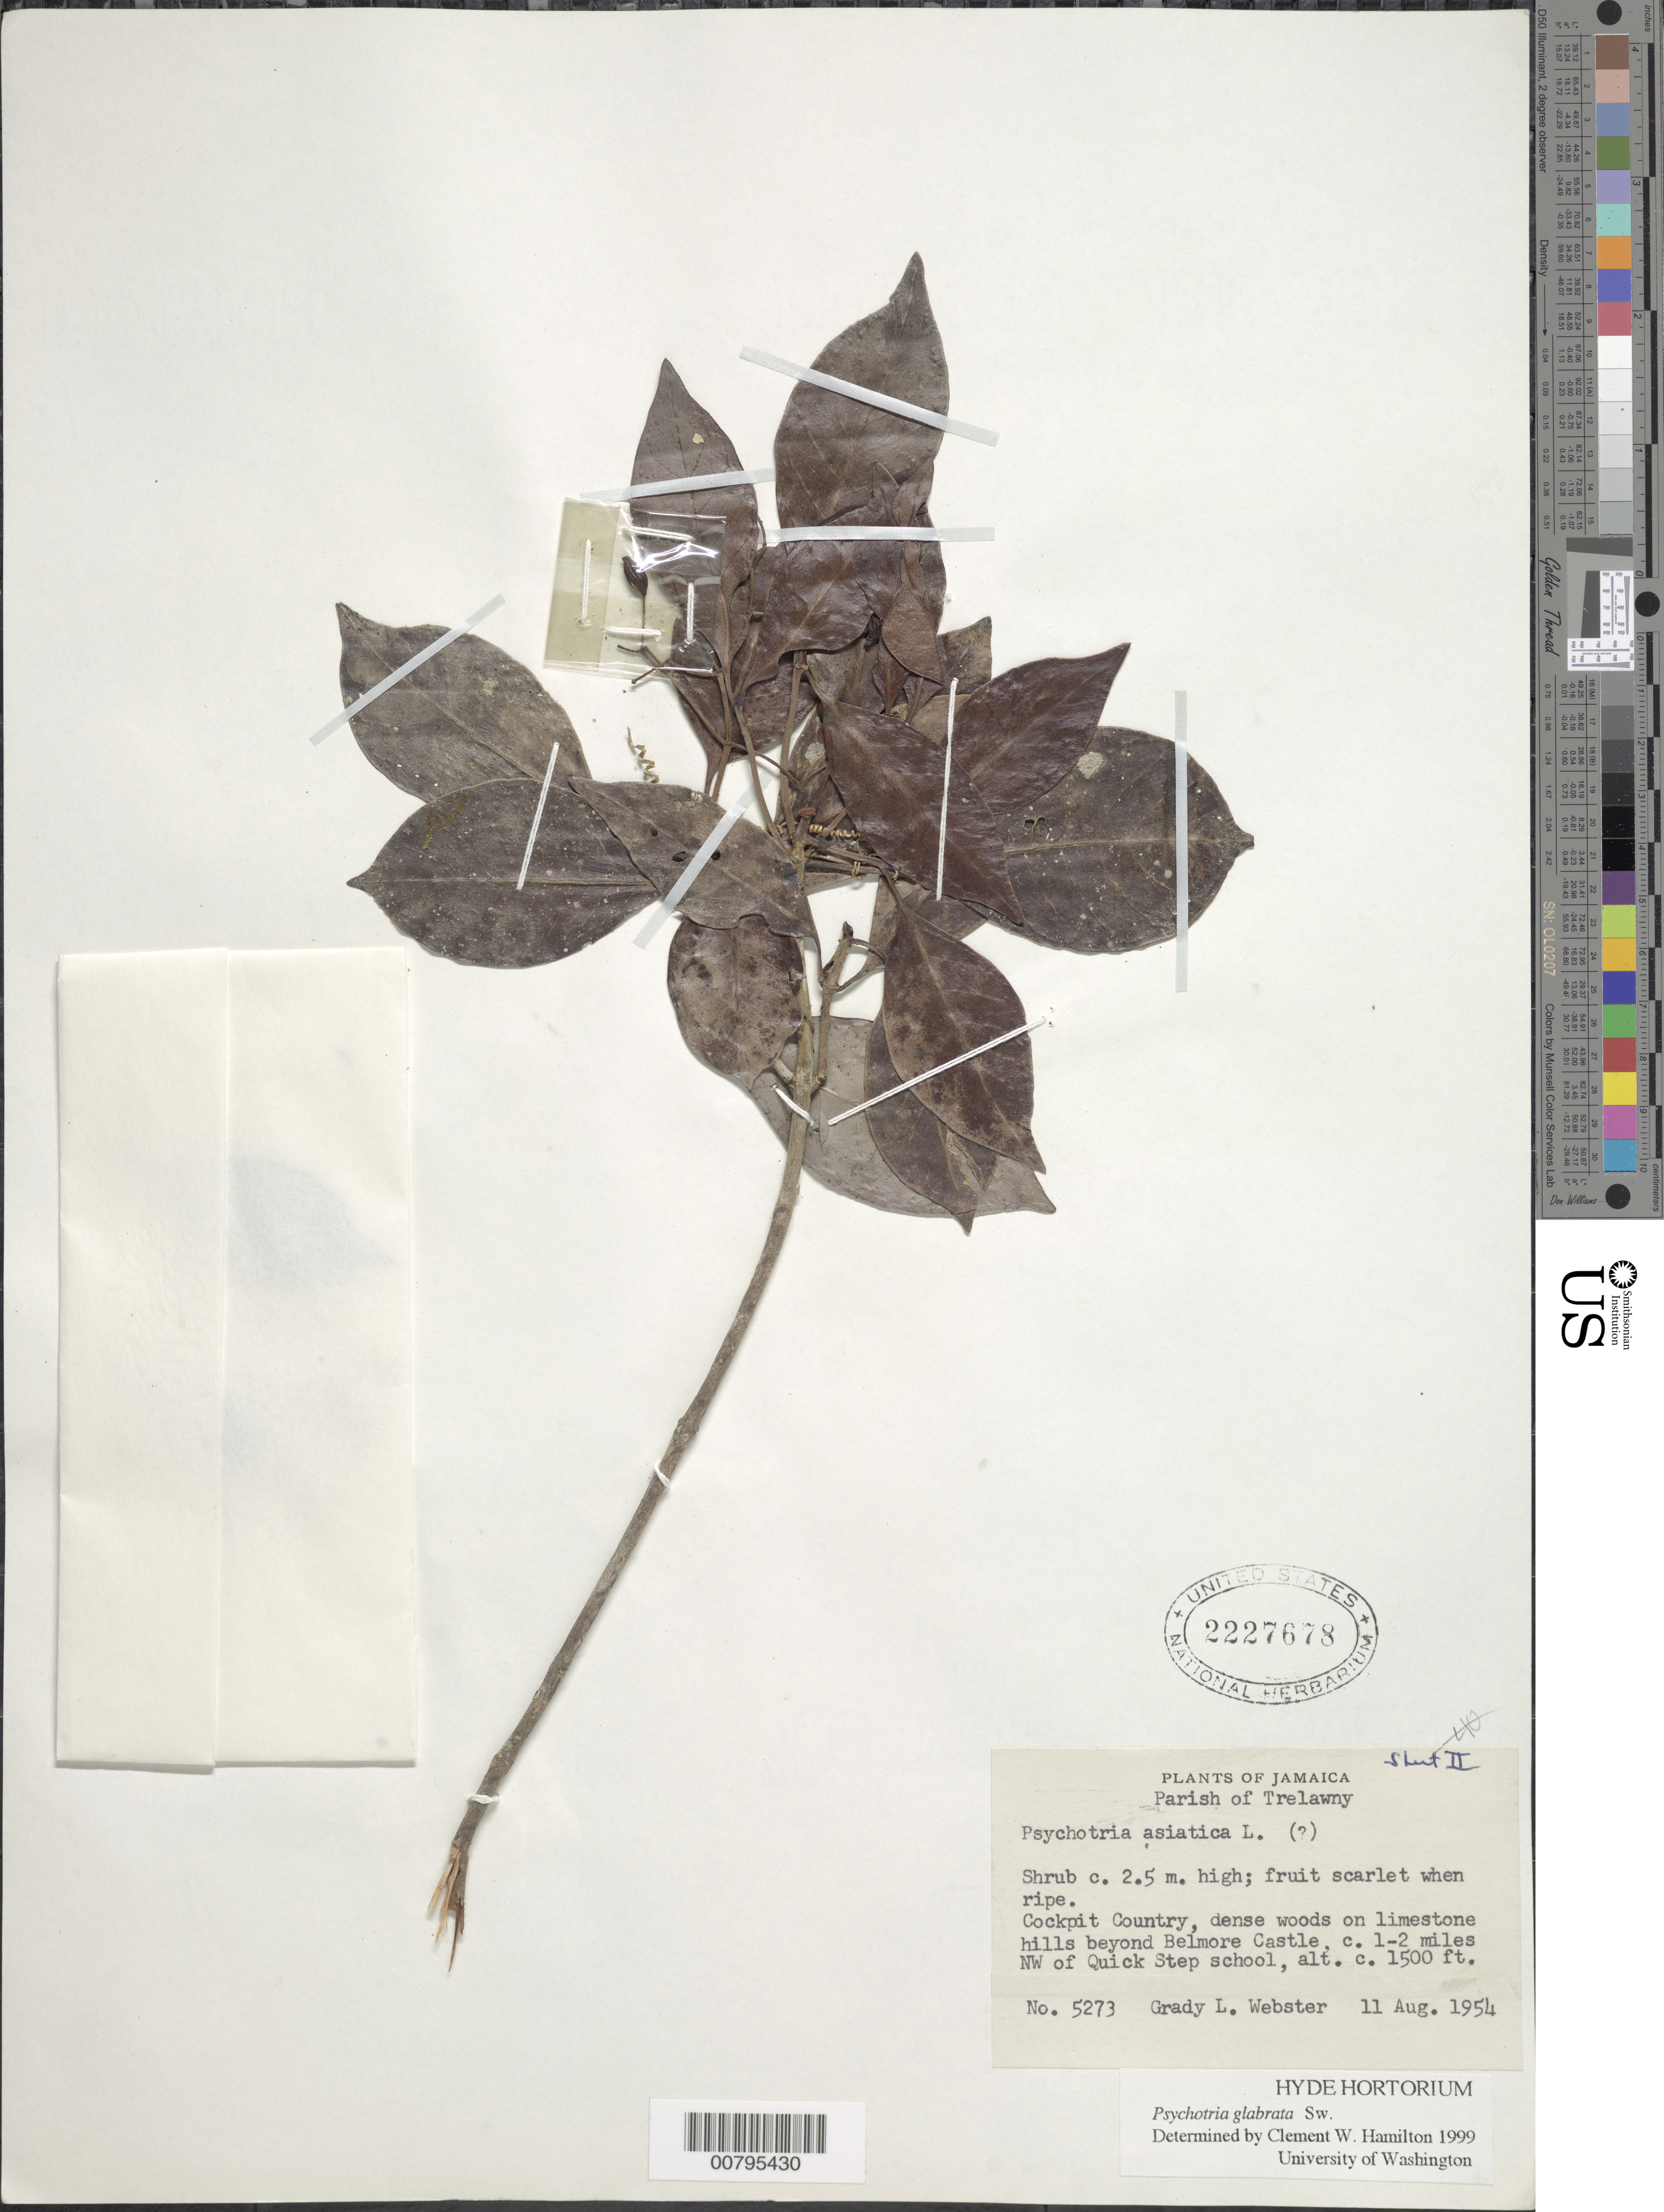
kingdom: Plantae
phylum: Tracheophyta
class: Magnoliopsida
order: Gentianales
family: Rubiaceae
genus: Psychotria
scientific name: Psychotria glabrata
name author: Sw.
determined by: Hamilton, C. W.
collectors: G. L. Webster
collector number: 5273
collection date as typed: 11 Aug 1954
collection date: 1954-08-11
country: Jamaica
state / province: Trelawny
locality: Cockpit Country. Hills beyond Belmore Castle, c. 1-2 miles NW of Quick Step School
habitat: Dense woods on limestone hills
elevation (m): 457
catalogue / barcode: US 2227678